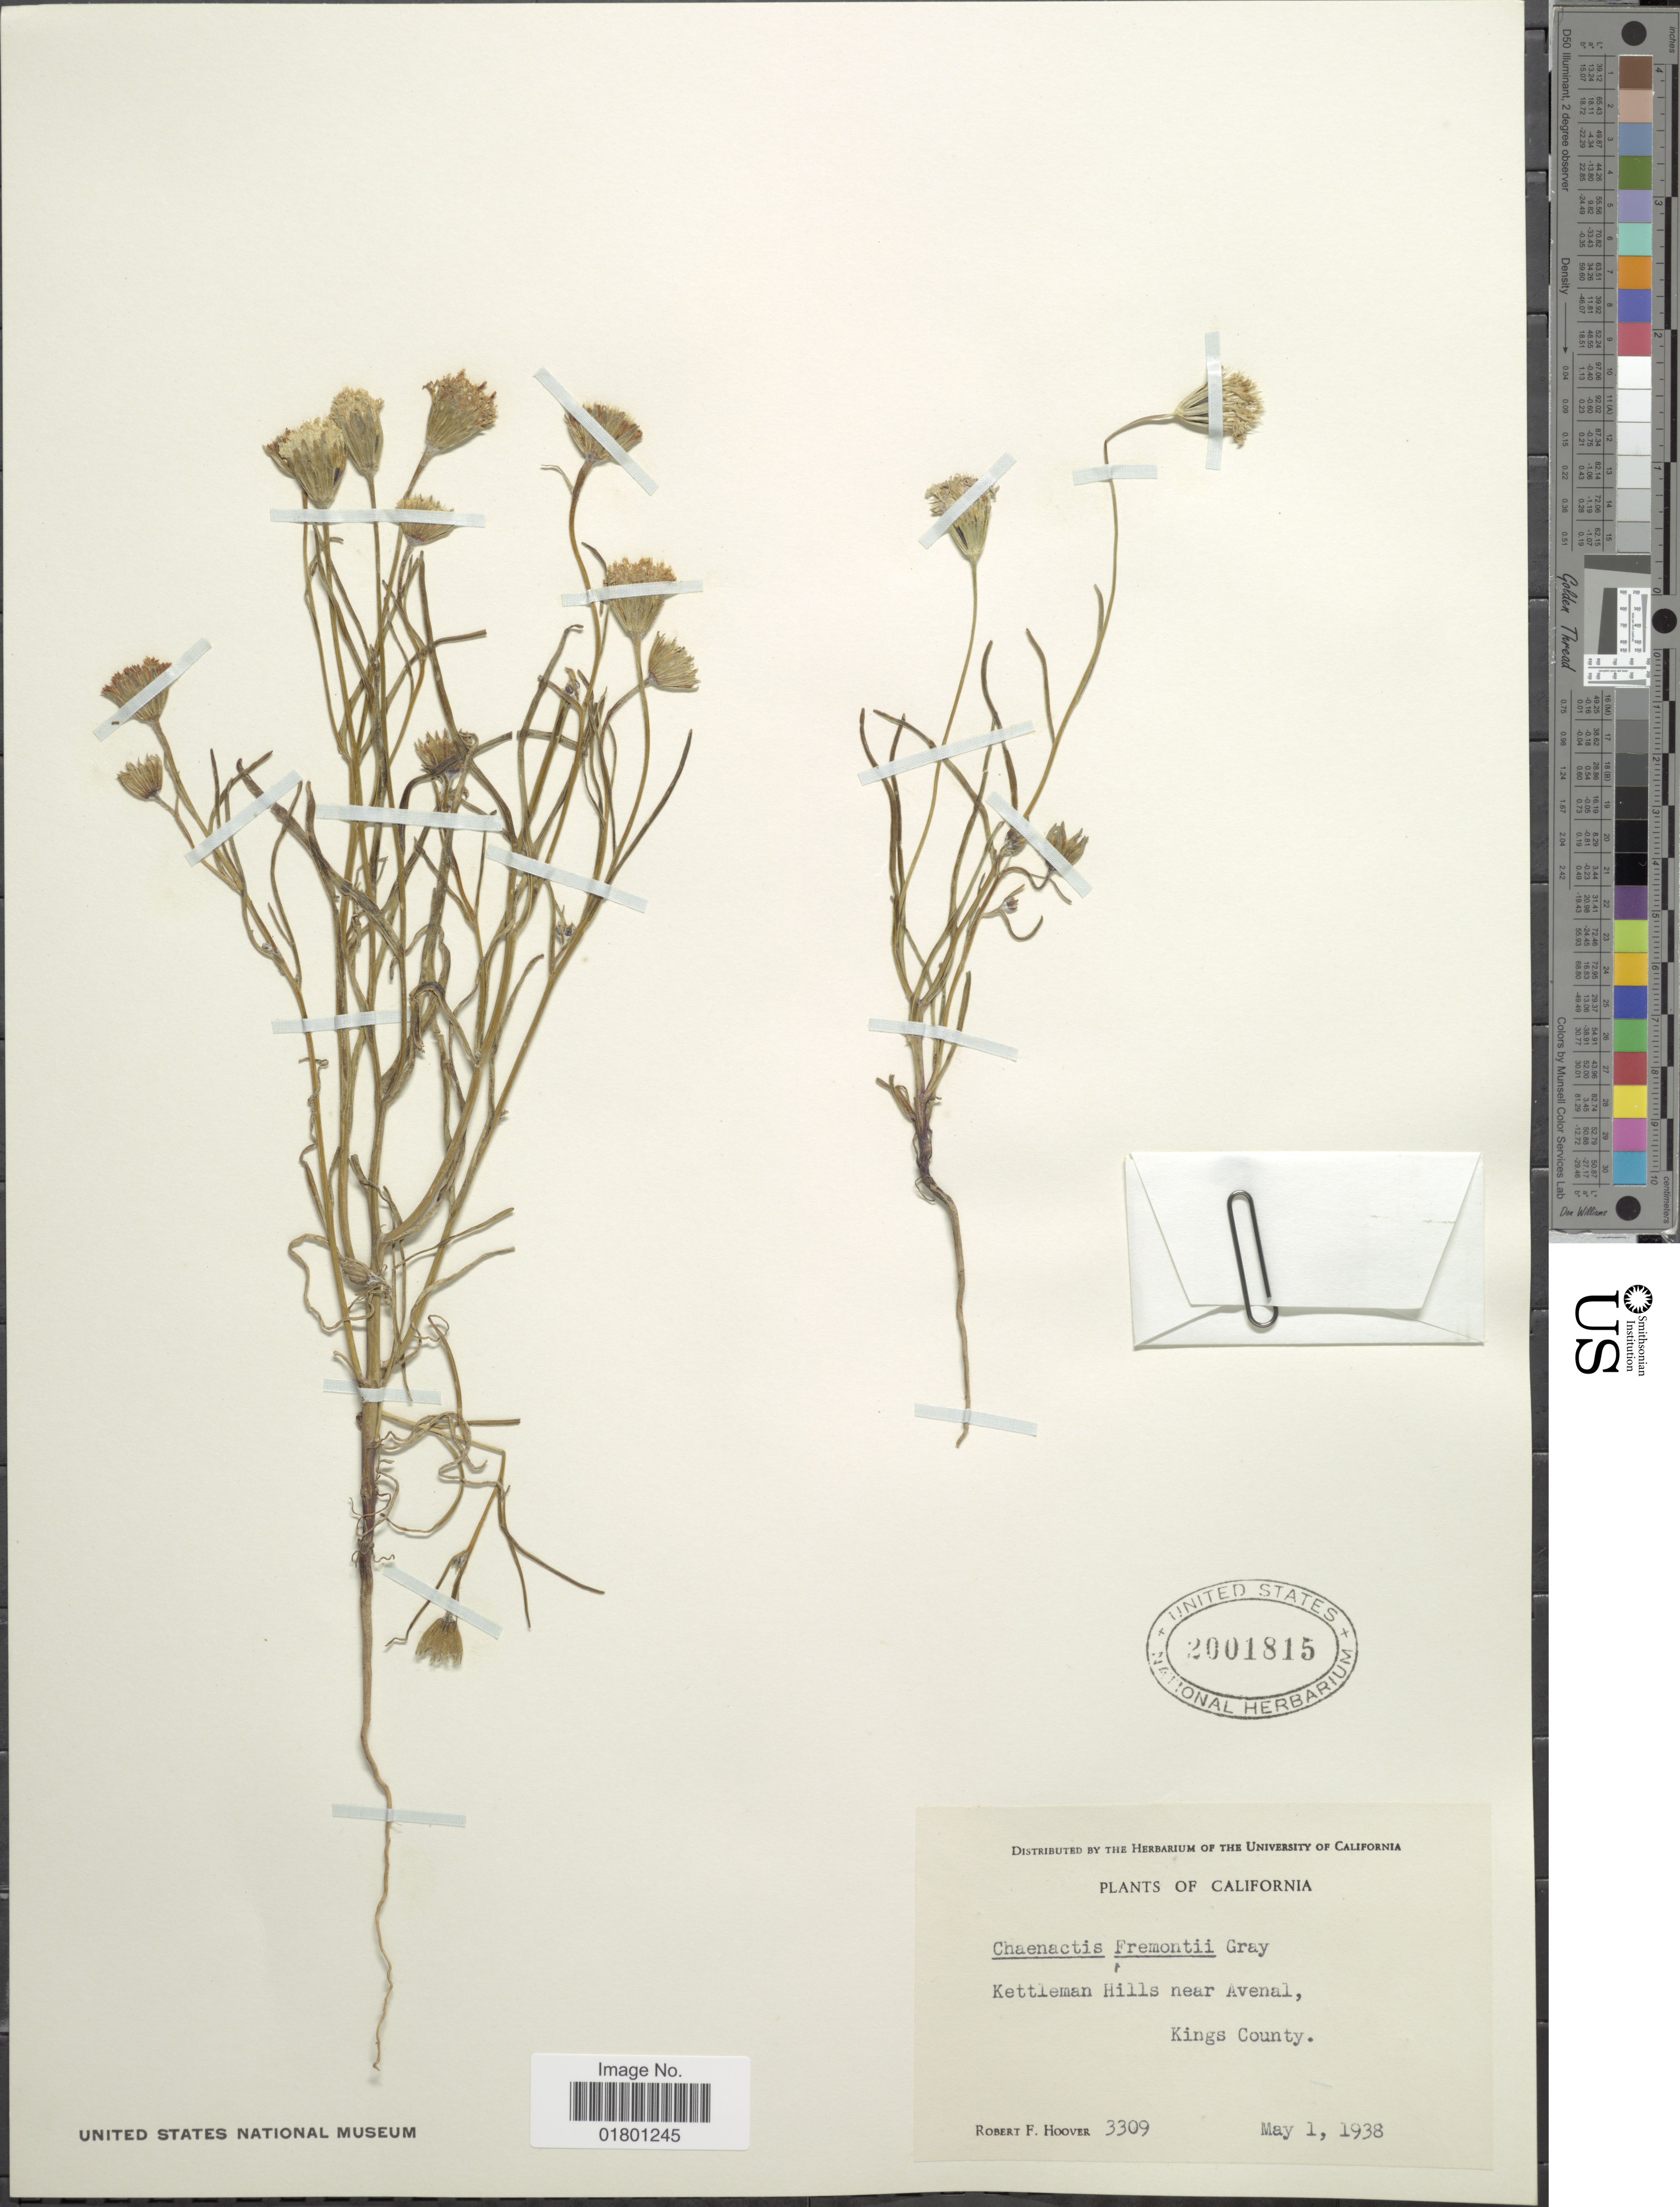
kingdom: Plantae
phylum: Tracheophyta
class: Magnoliopsida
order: Asterales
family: Asteraceae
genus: Chaenactis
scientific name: Chaenactis fremontii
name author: A. Gray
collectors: R. F. Hoover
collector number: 3309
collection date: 1938-05-01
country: United States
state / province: California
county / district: Kings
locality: Kettleman Hills near Avenal, Kings County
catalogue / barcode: US 2001815